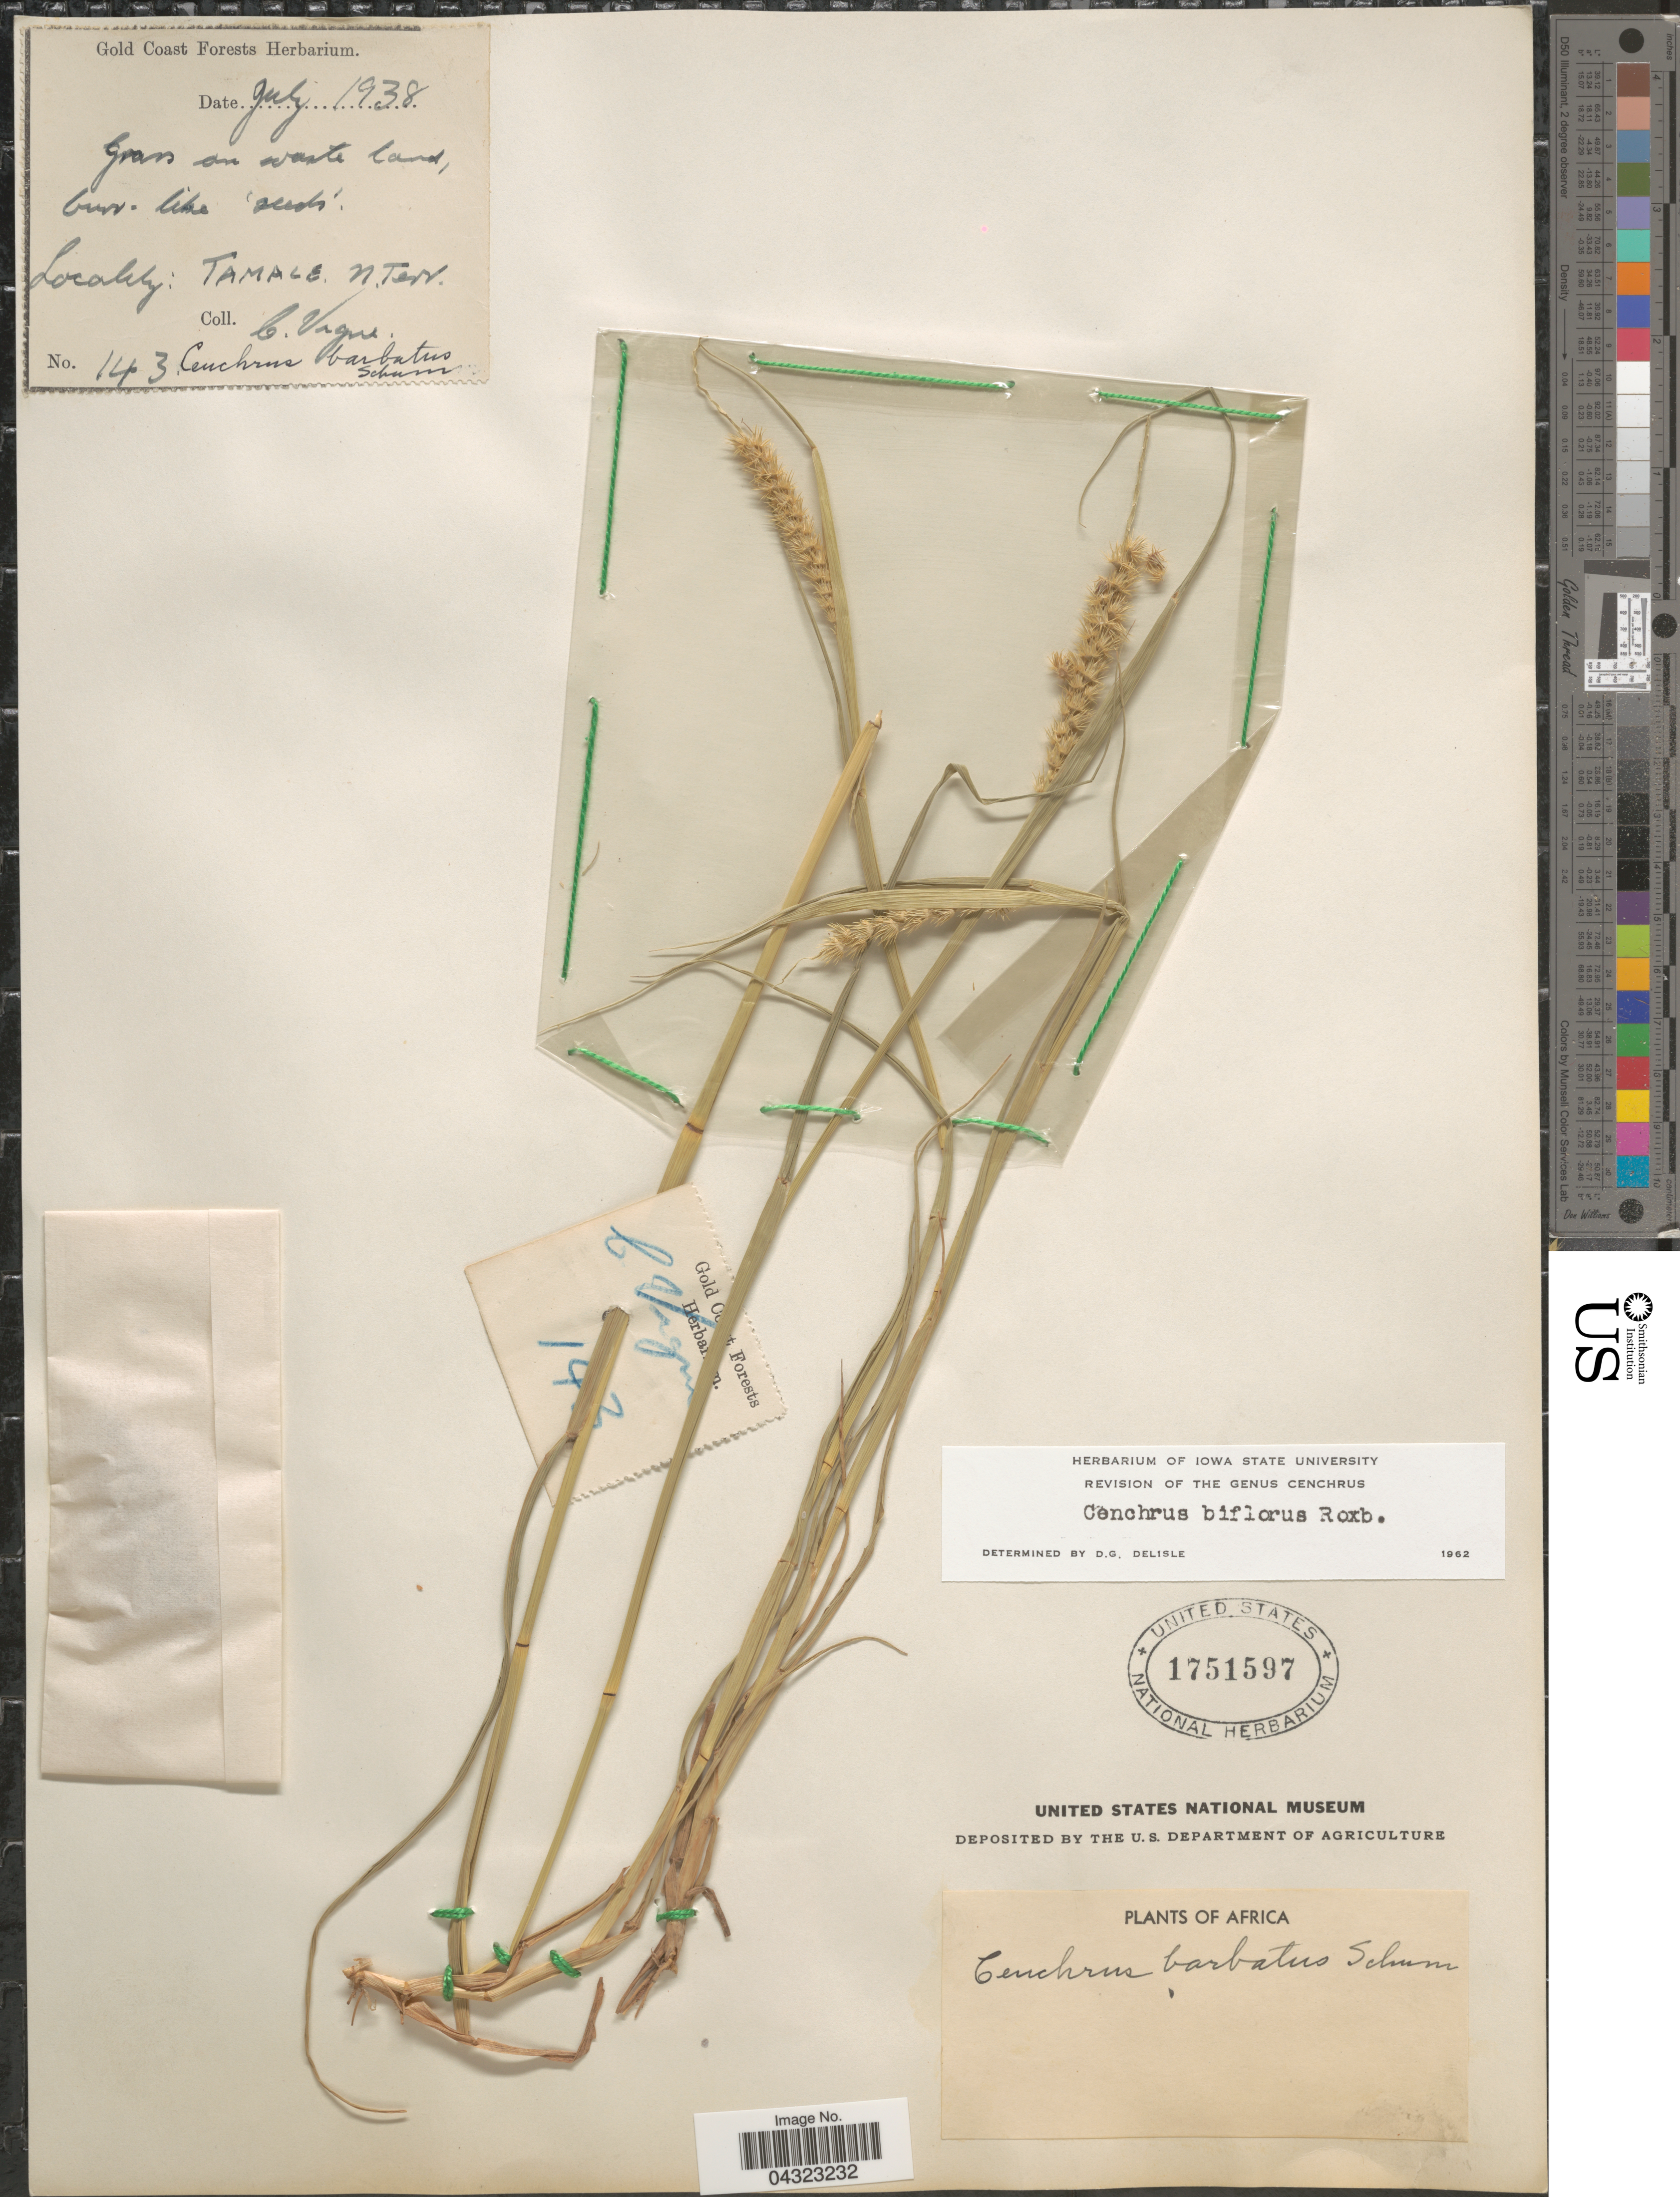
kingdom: Plantae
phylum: Tracheophyta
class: Liliopsida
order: Poales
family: Poaceae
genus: Cenchrus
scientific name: Cenchrus biflorus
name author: Roxb.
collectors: C. Vigne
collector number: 143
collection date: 1938-07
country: Ghana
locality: Gold Coast. Tamale. N. Terr. Africa.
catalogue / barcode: US 1751597